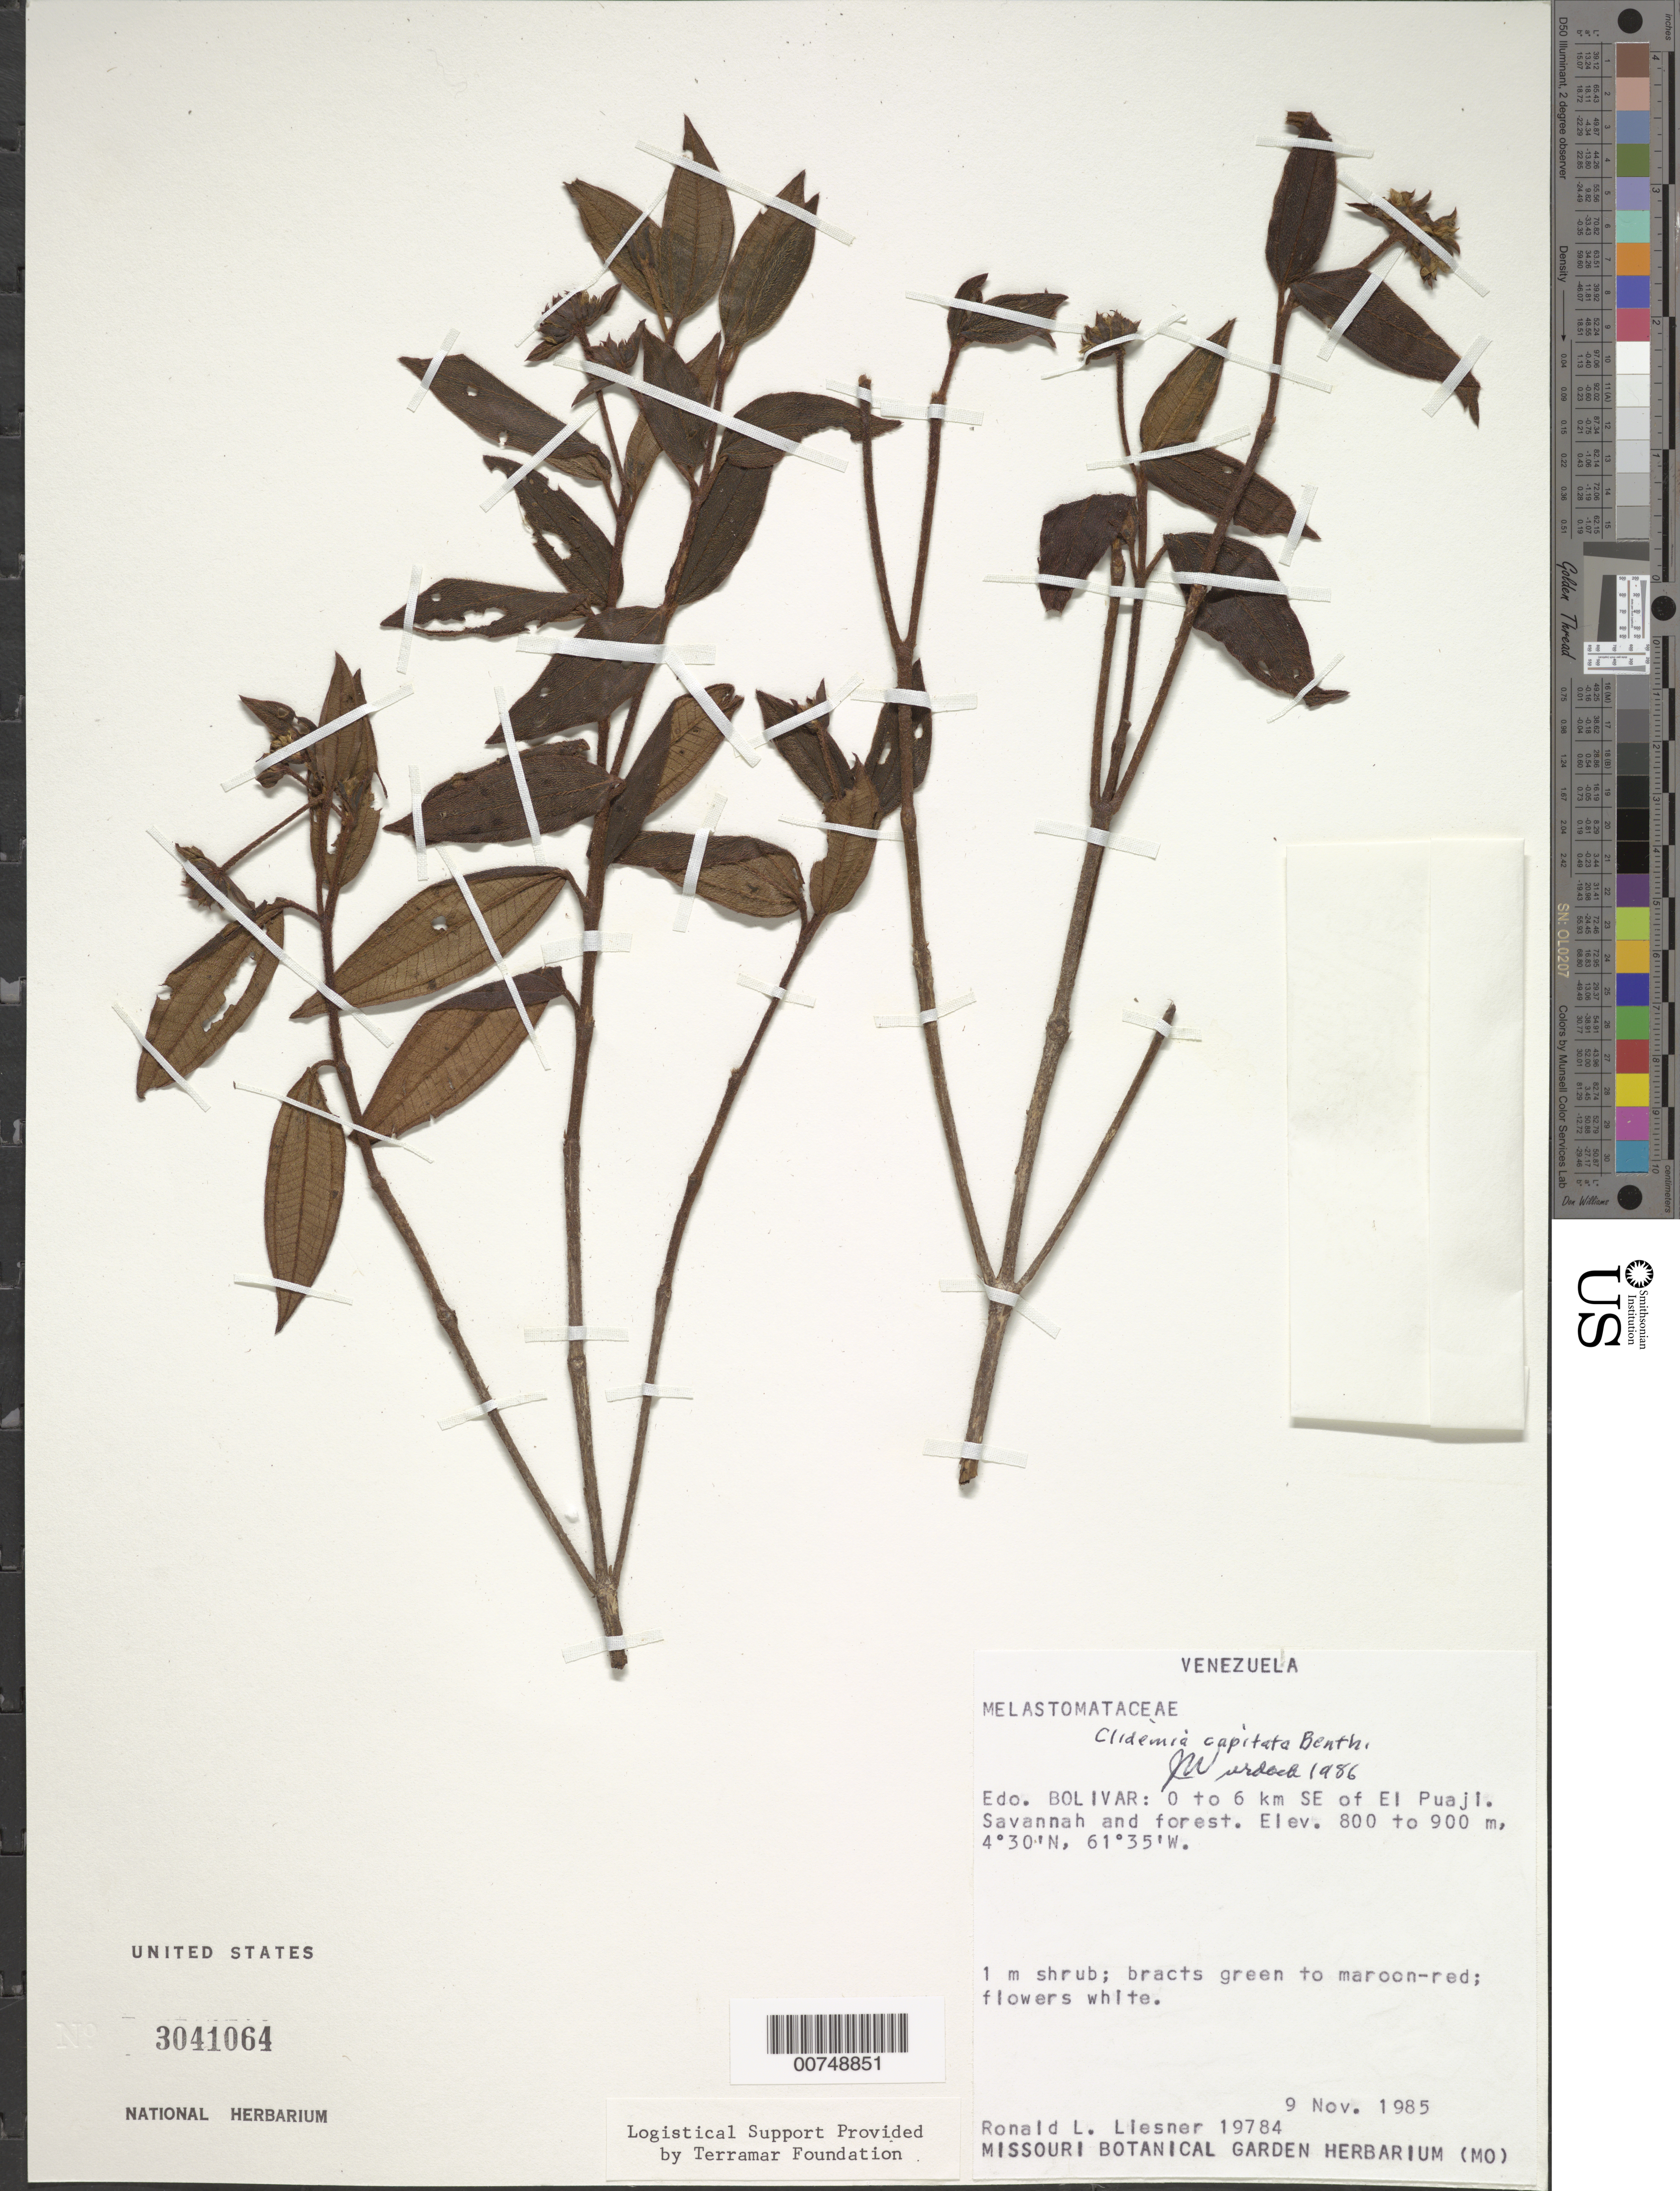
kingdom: Plantae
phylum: Tracheophyta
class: Magnoliopsida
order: Myrtales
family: Melastomataceae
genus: Clidemia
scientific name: Clidemia capitata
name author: Benth.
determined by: Wurdack, John J., (US), US (UNITED STATES)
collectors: R. L. Liesner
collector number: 19784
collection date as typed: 9-Nov-85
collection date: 1985-11-09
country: Venezuela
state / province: Bolívar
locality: El Puaji, 0-6 km SE of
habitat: Savanna and forest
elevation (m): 800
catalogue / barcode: US 3041064